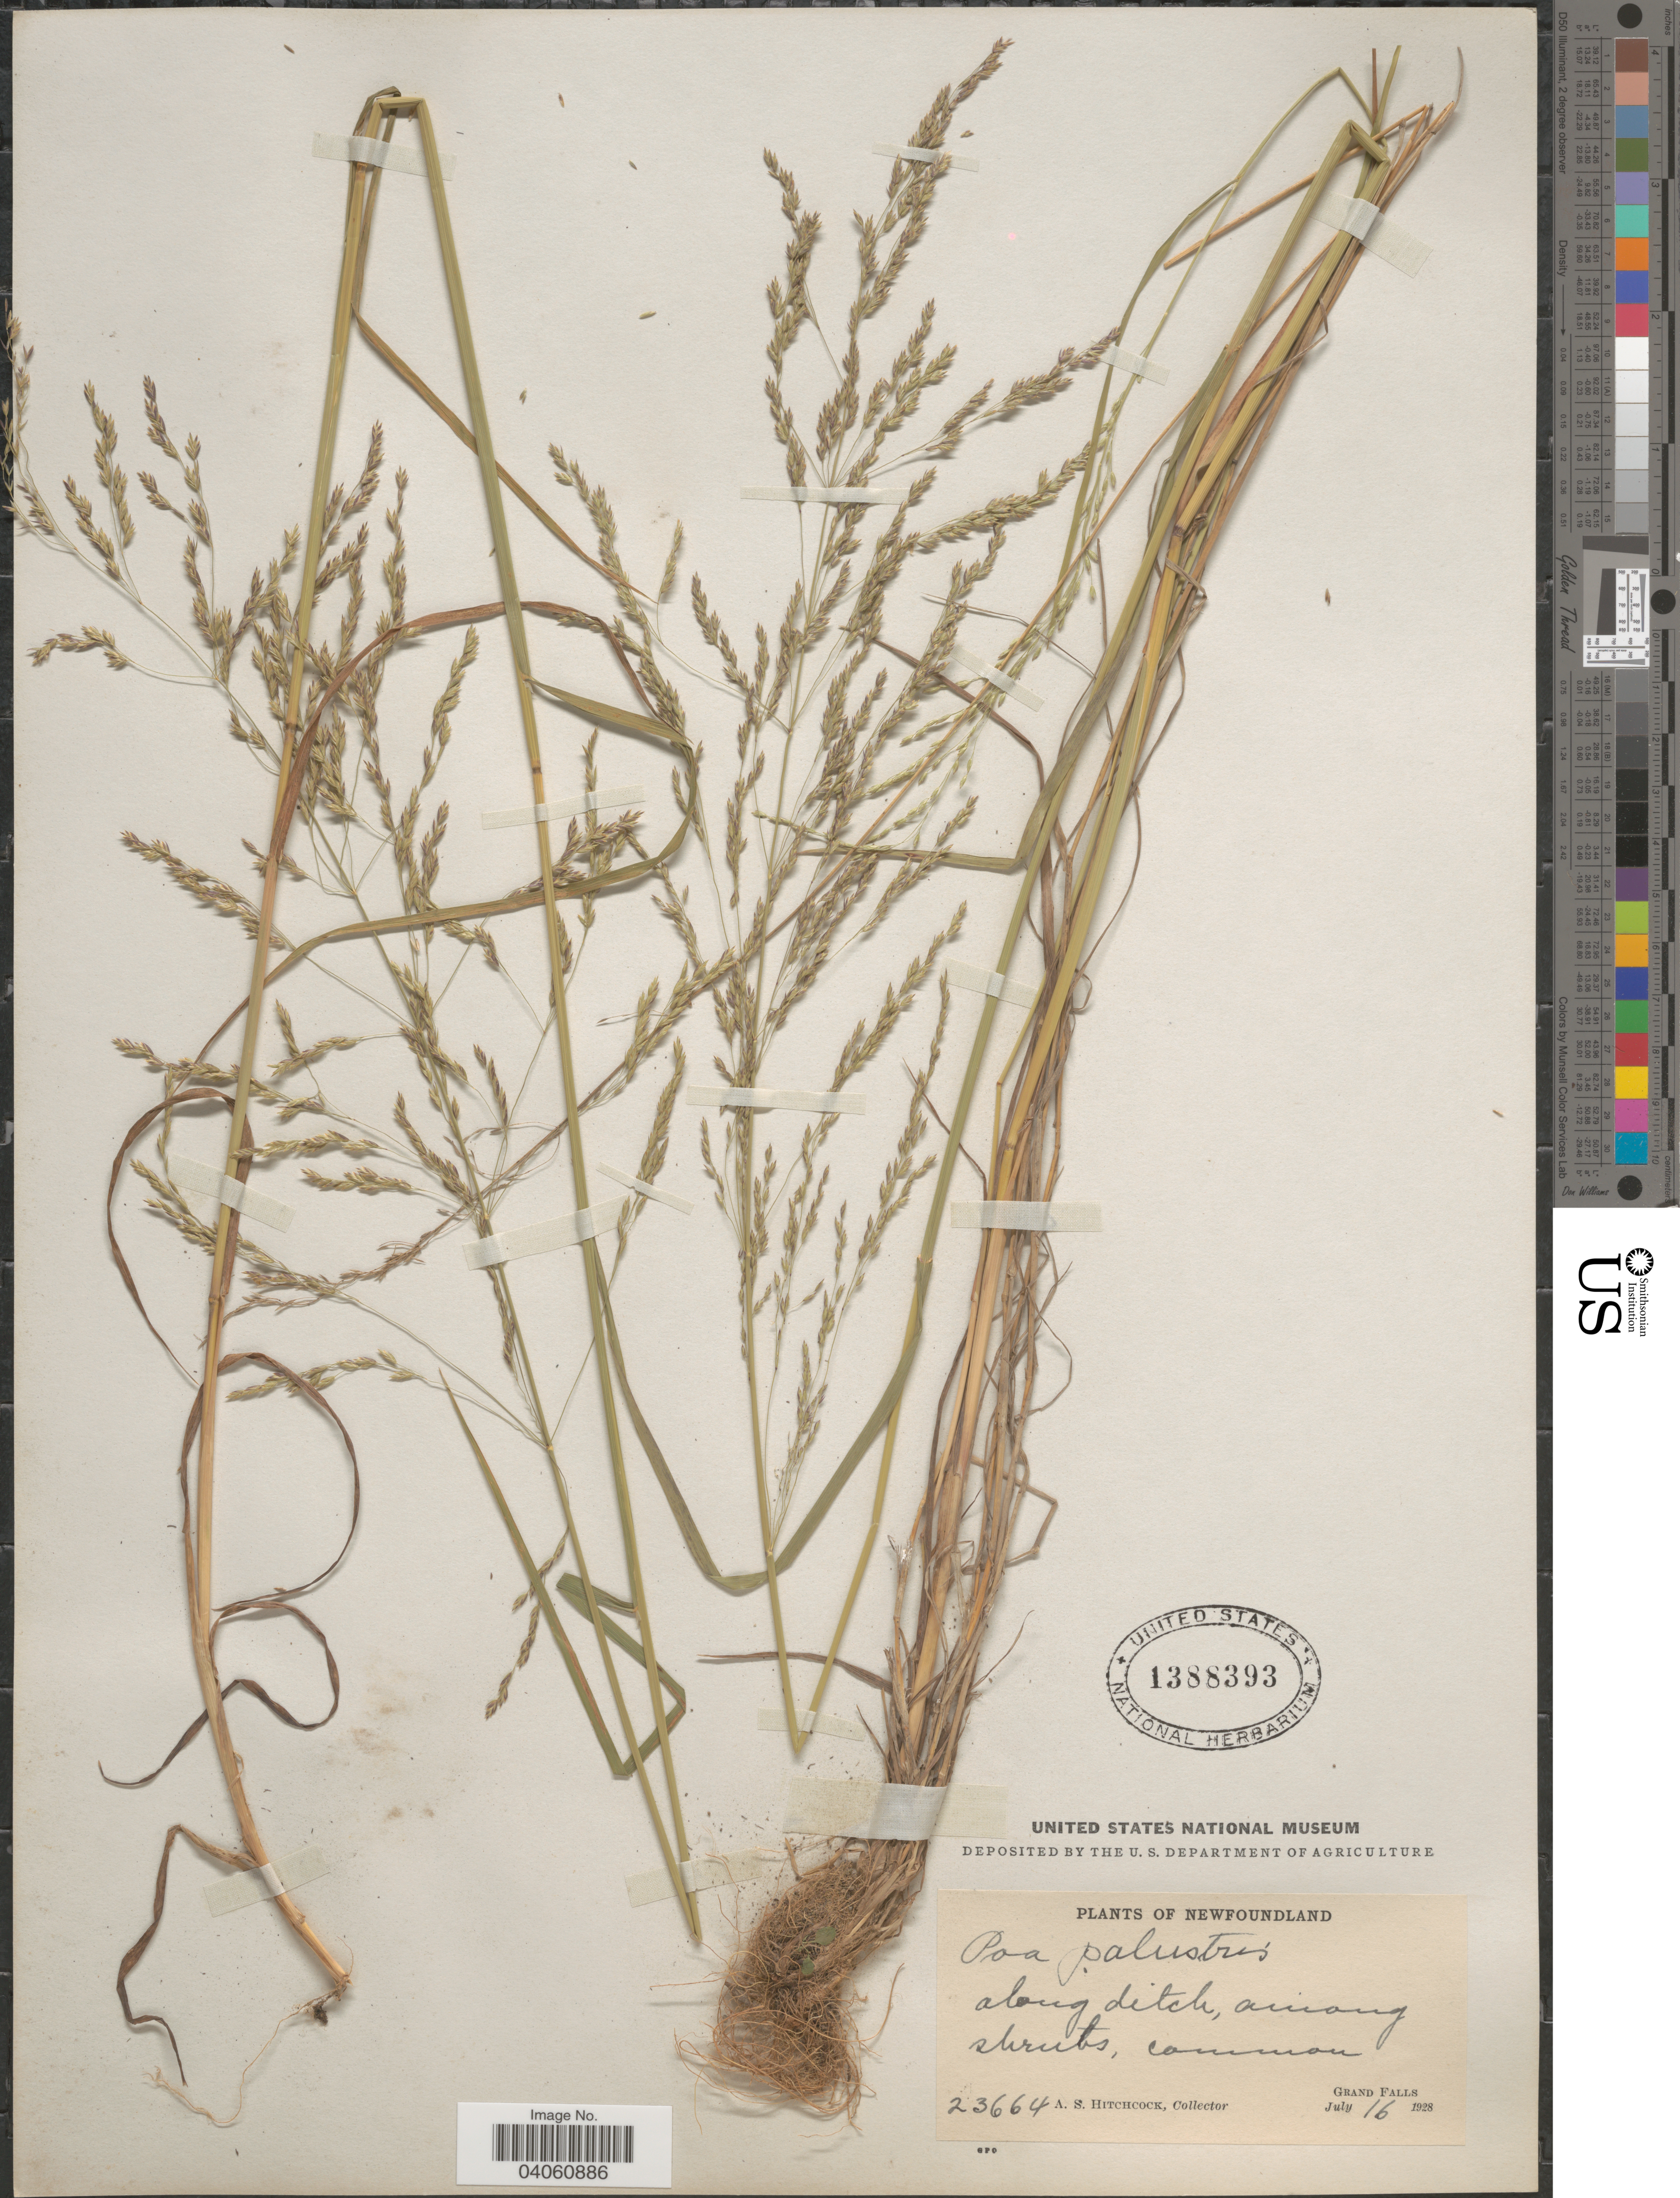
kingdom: Plantae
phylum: Tracheophyta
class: Liliopsida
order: Poales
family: Poaceae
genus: Poa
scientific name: Poa palustris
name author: L.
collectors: A. S. Hitchcock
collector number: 23664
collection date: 1928-07-16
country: Canada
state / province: Newfoundland and Labrador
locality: Grand Falls.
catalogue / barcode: US 1388393